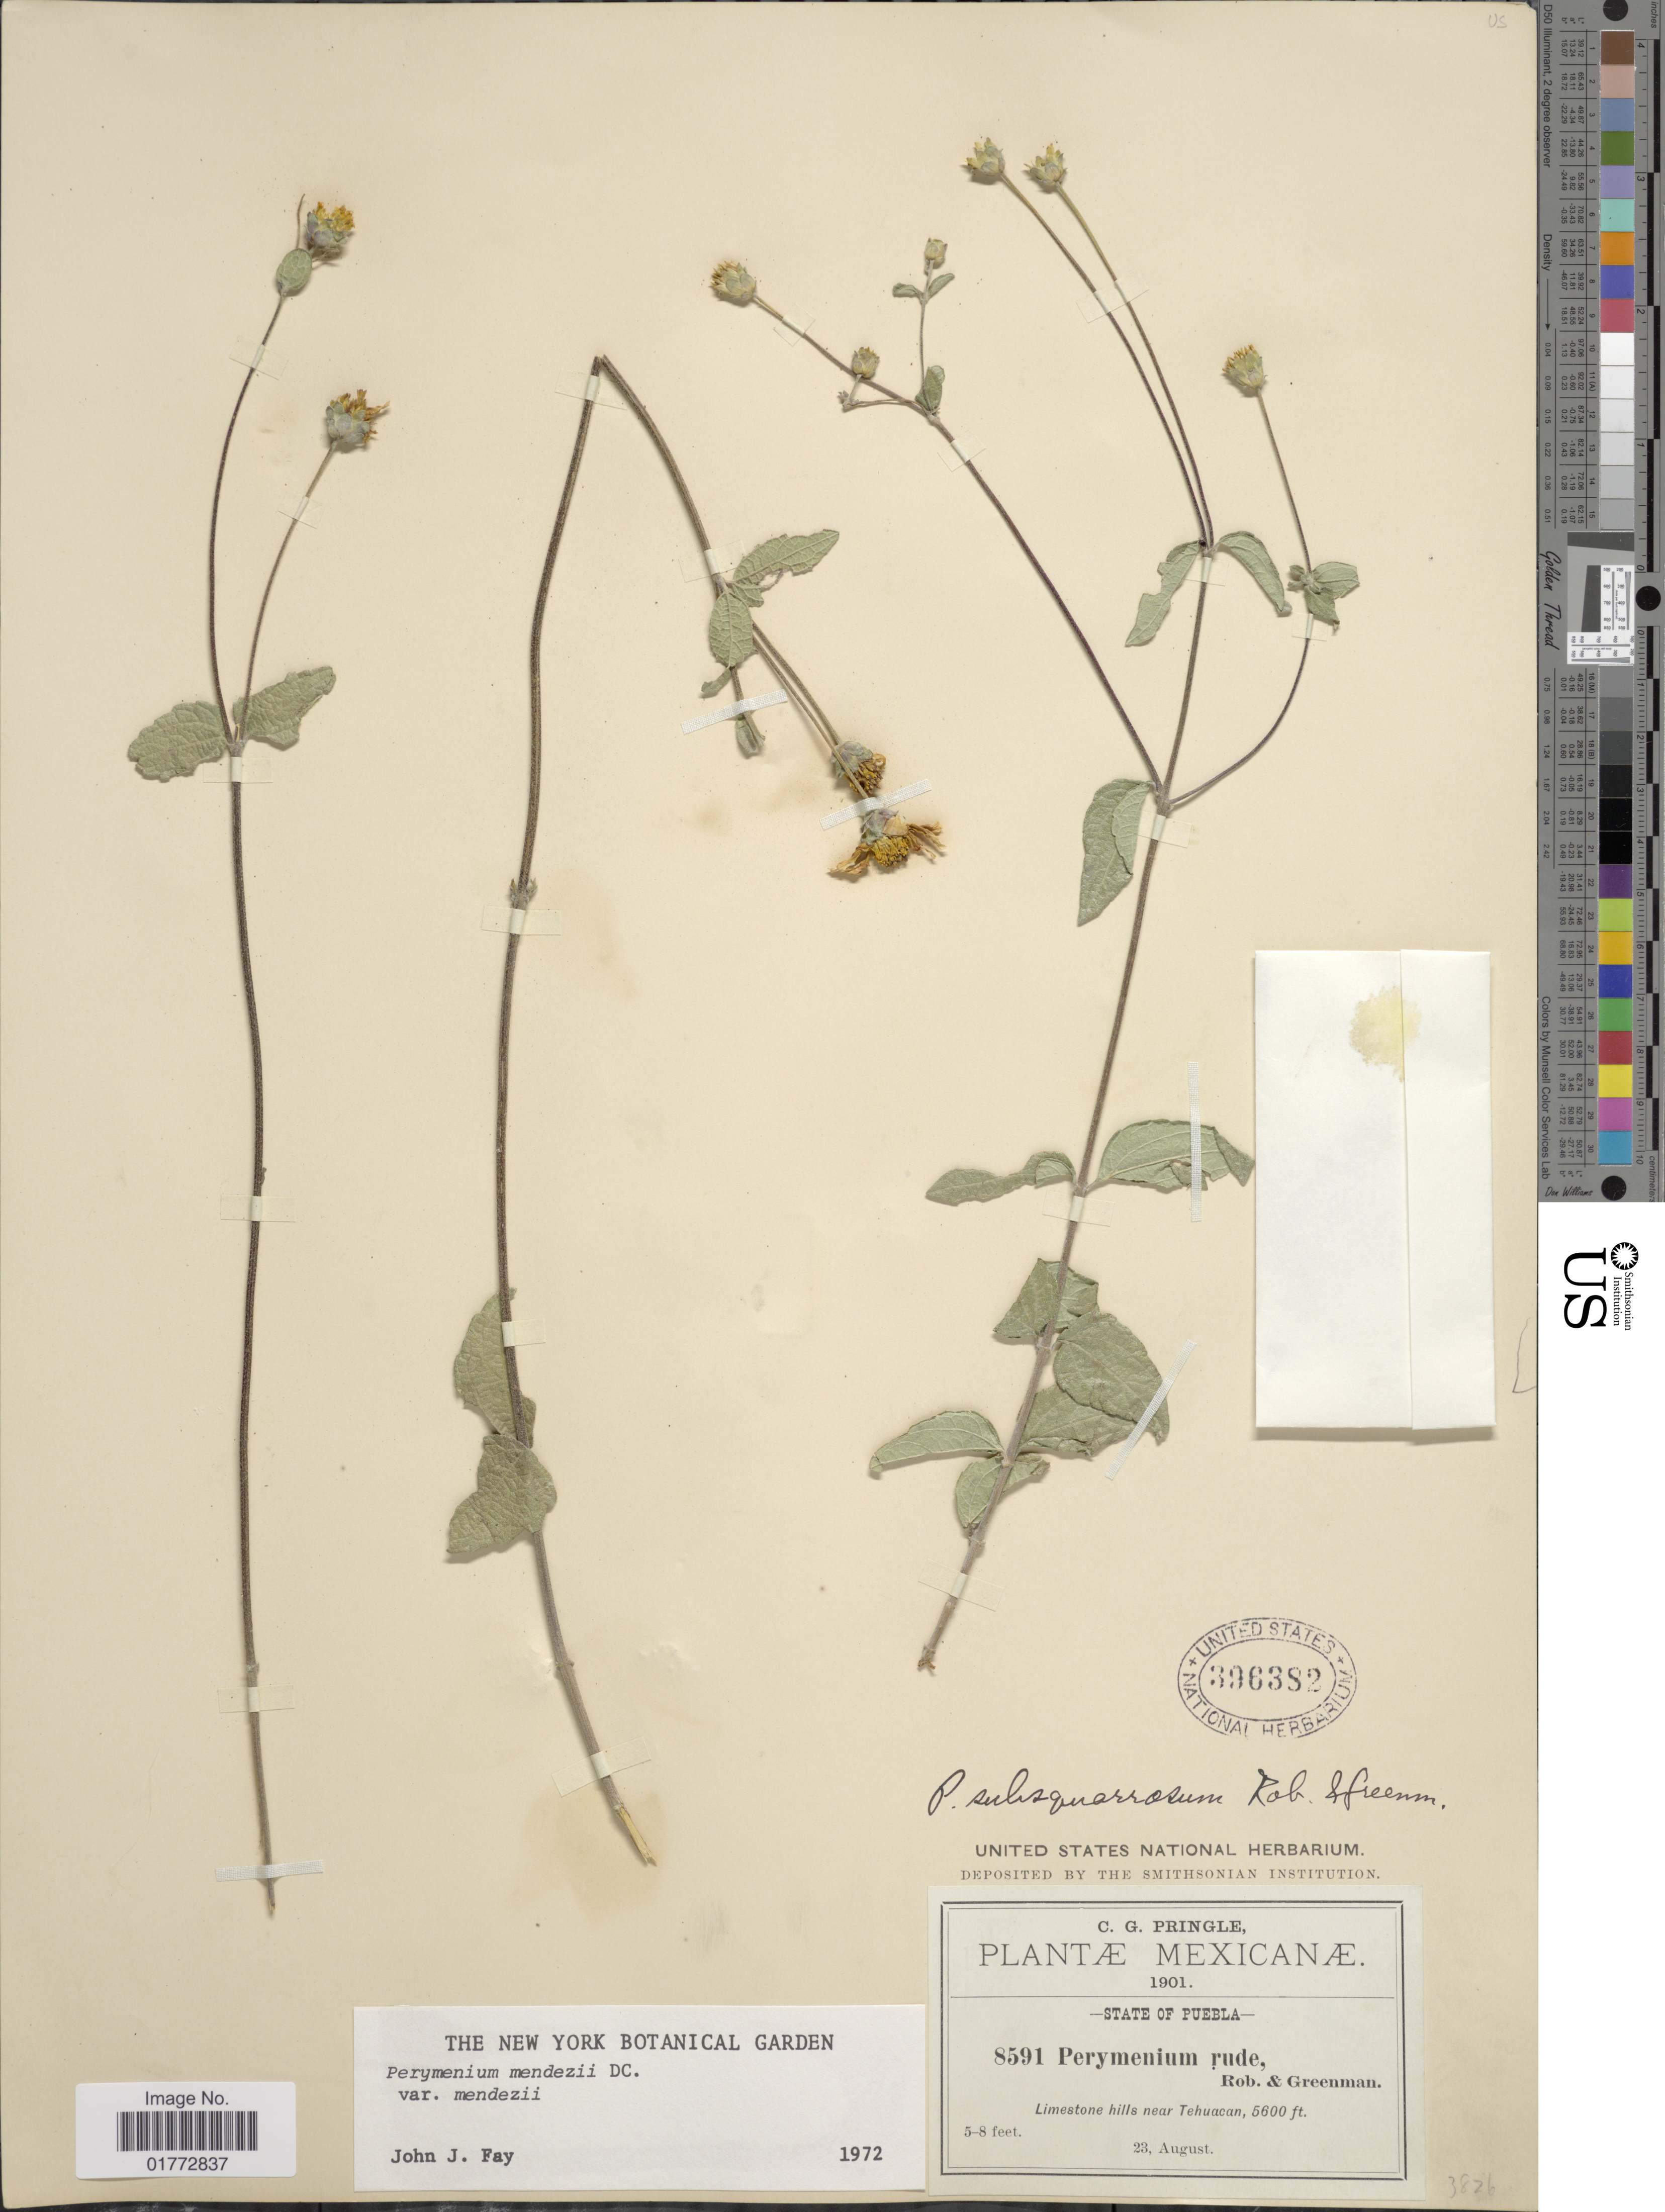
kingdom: Plantae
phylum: Tracheophyta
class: Magnoliopsida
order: Asterales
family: Asteraceae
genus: Perymenium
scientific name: Perymenium mendezii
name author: DC.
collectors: C. G. Pringle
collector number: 8591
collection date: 1901-08-23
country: Mexico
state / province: Puebla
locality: Limestone hills near Tehuacan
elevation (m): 1707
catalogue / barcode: US 396382